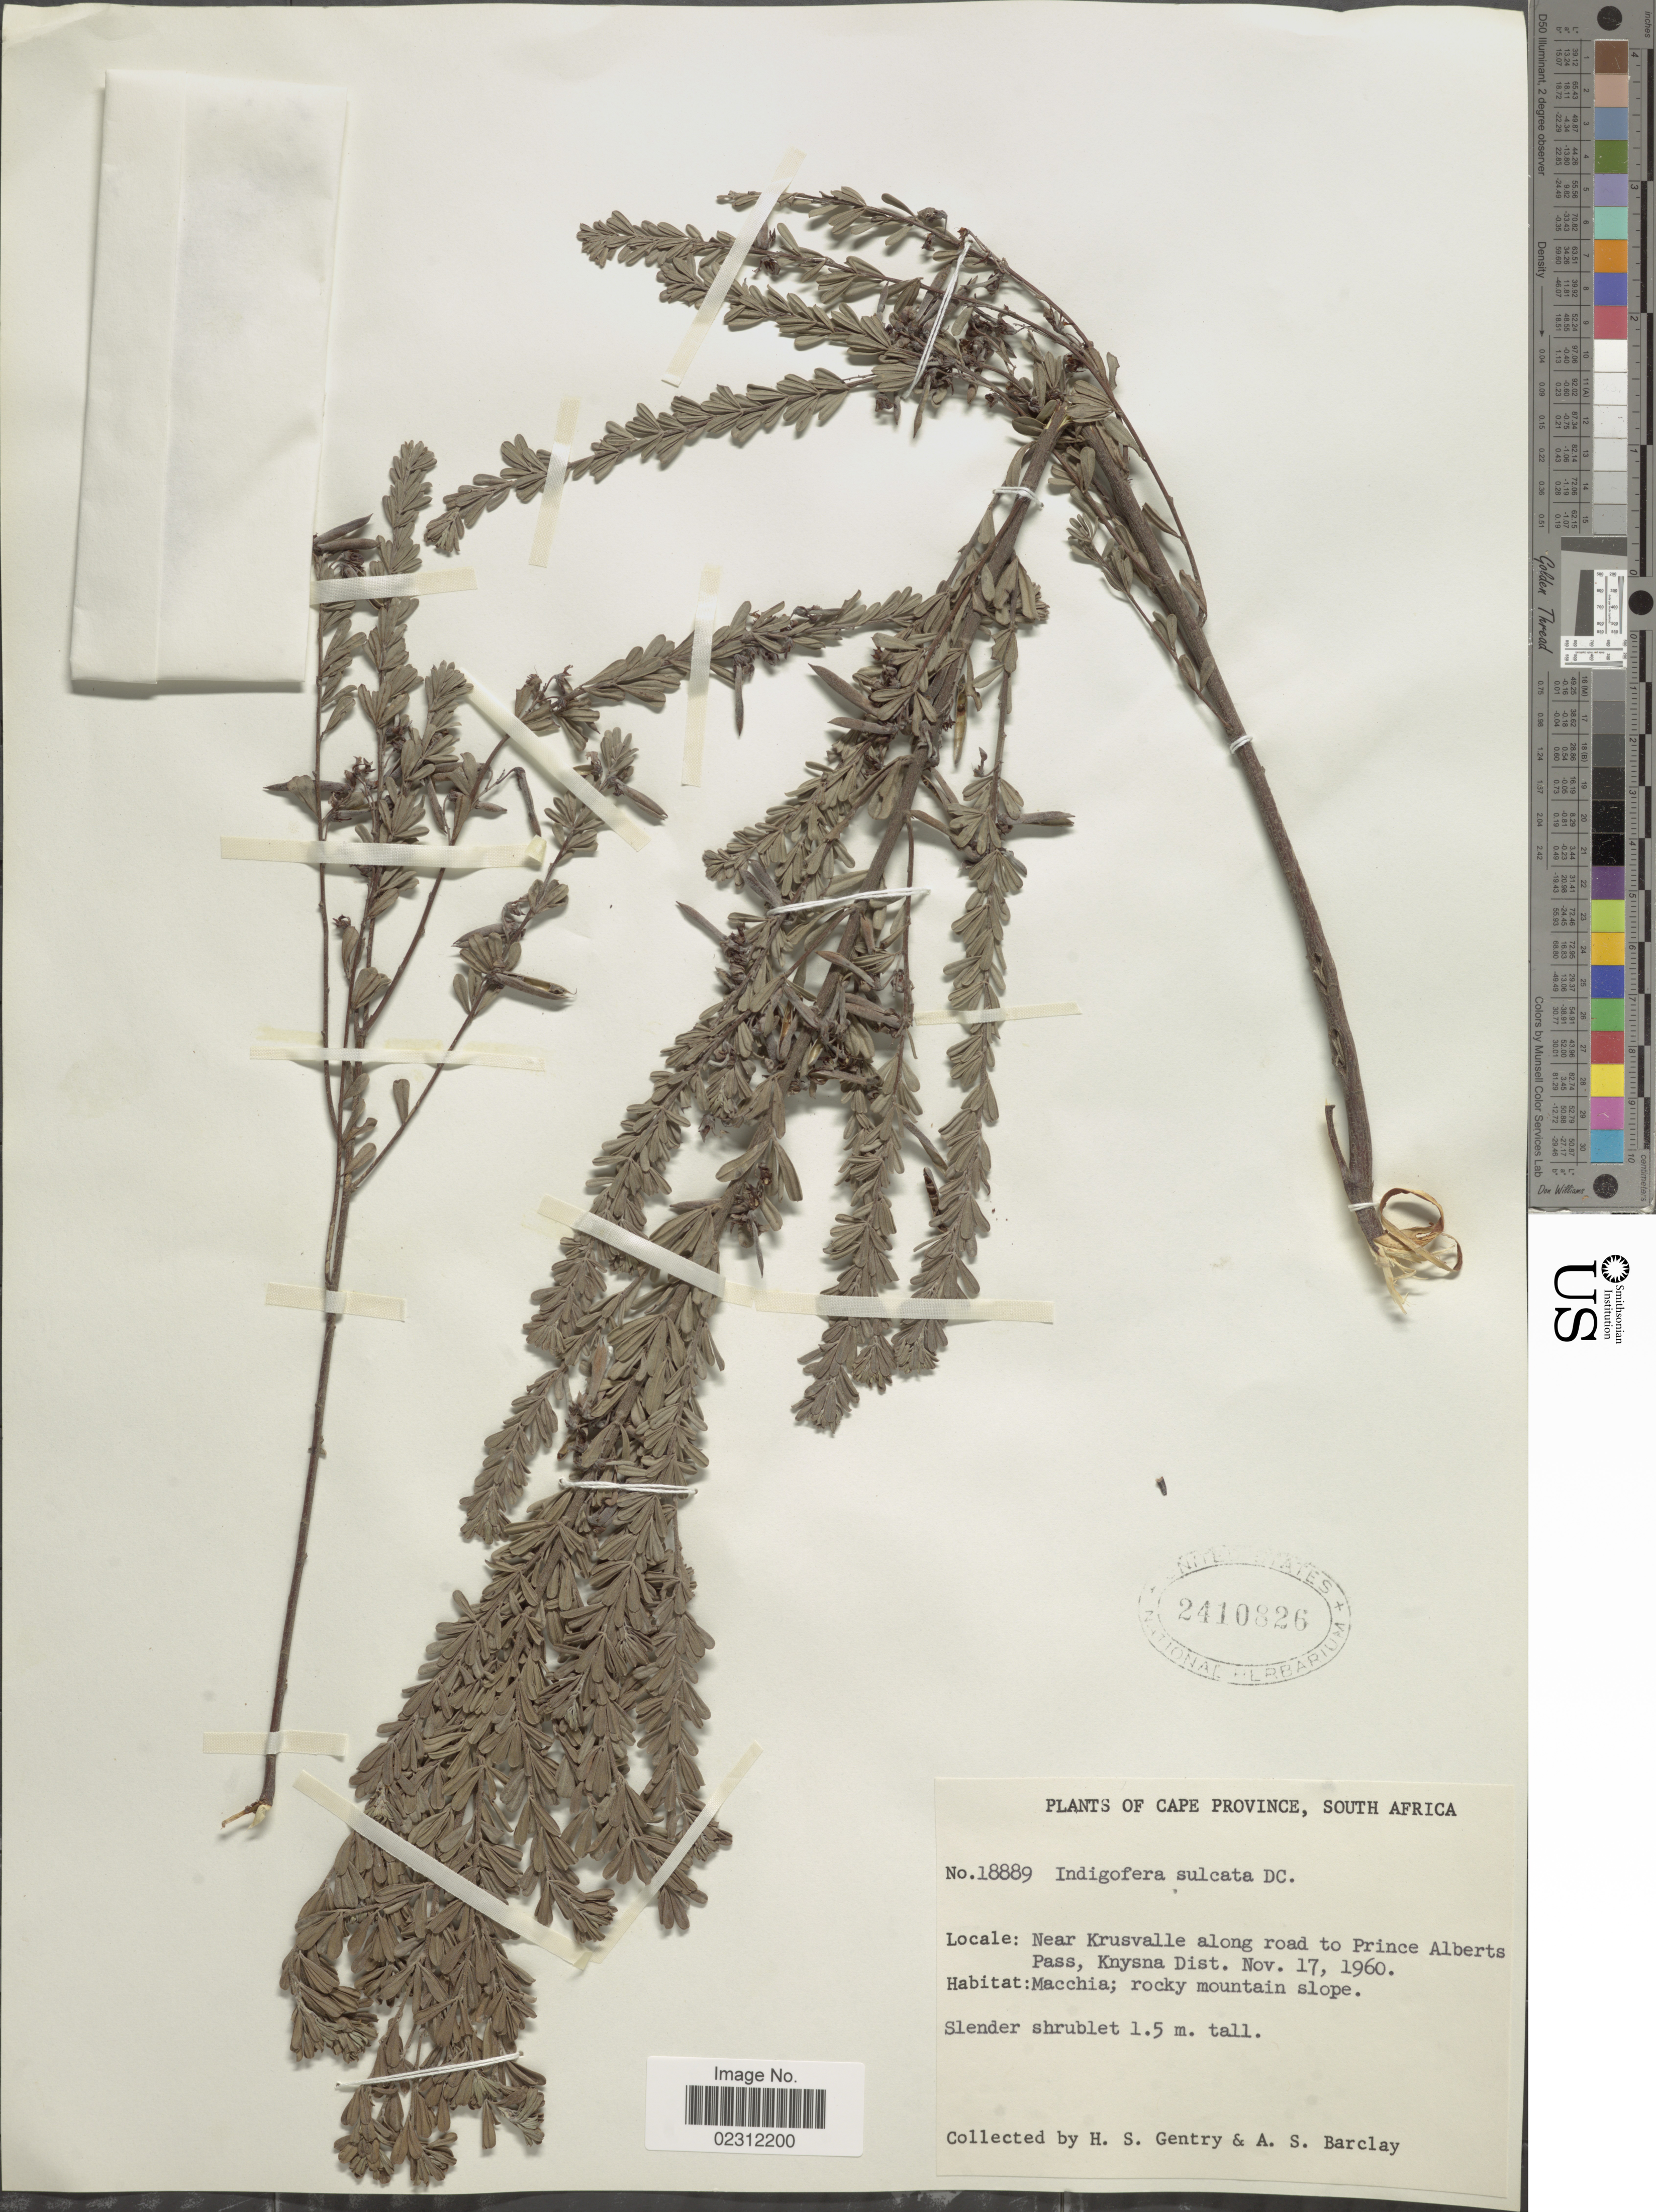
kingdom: Plantae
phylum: Tracheophyta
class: Magnoliopsida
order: Fabales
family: Fabaceae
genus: Indigofera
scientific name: Indigofera sulcata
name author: DC.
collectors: H. S. Gentry & A. S. Barclay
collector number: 18889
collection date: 1960-11-17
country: South Africa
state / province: Western Cape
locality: Near Krusvalle along road to Prince Alberts Pass, Knysna Dist., Macchia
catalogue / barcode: US 2410326